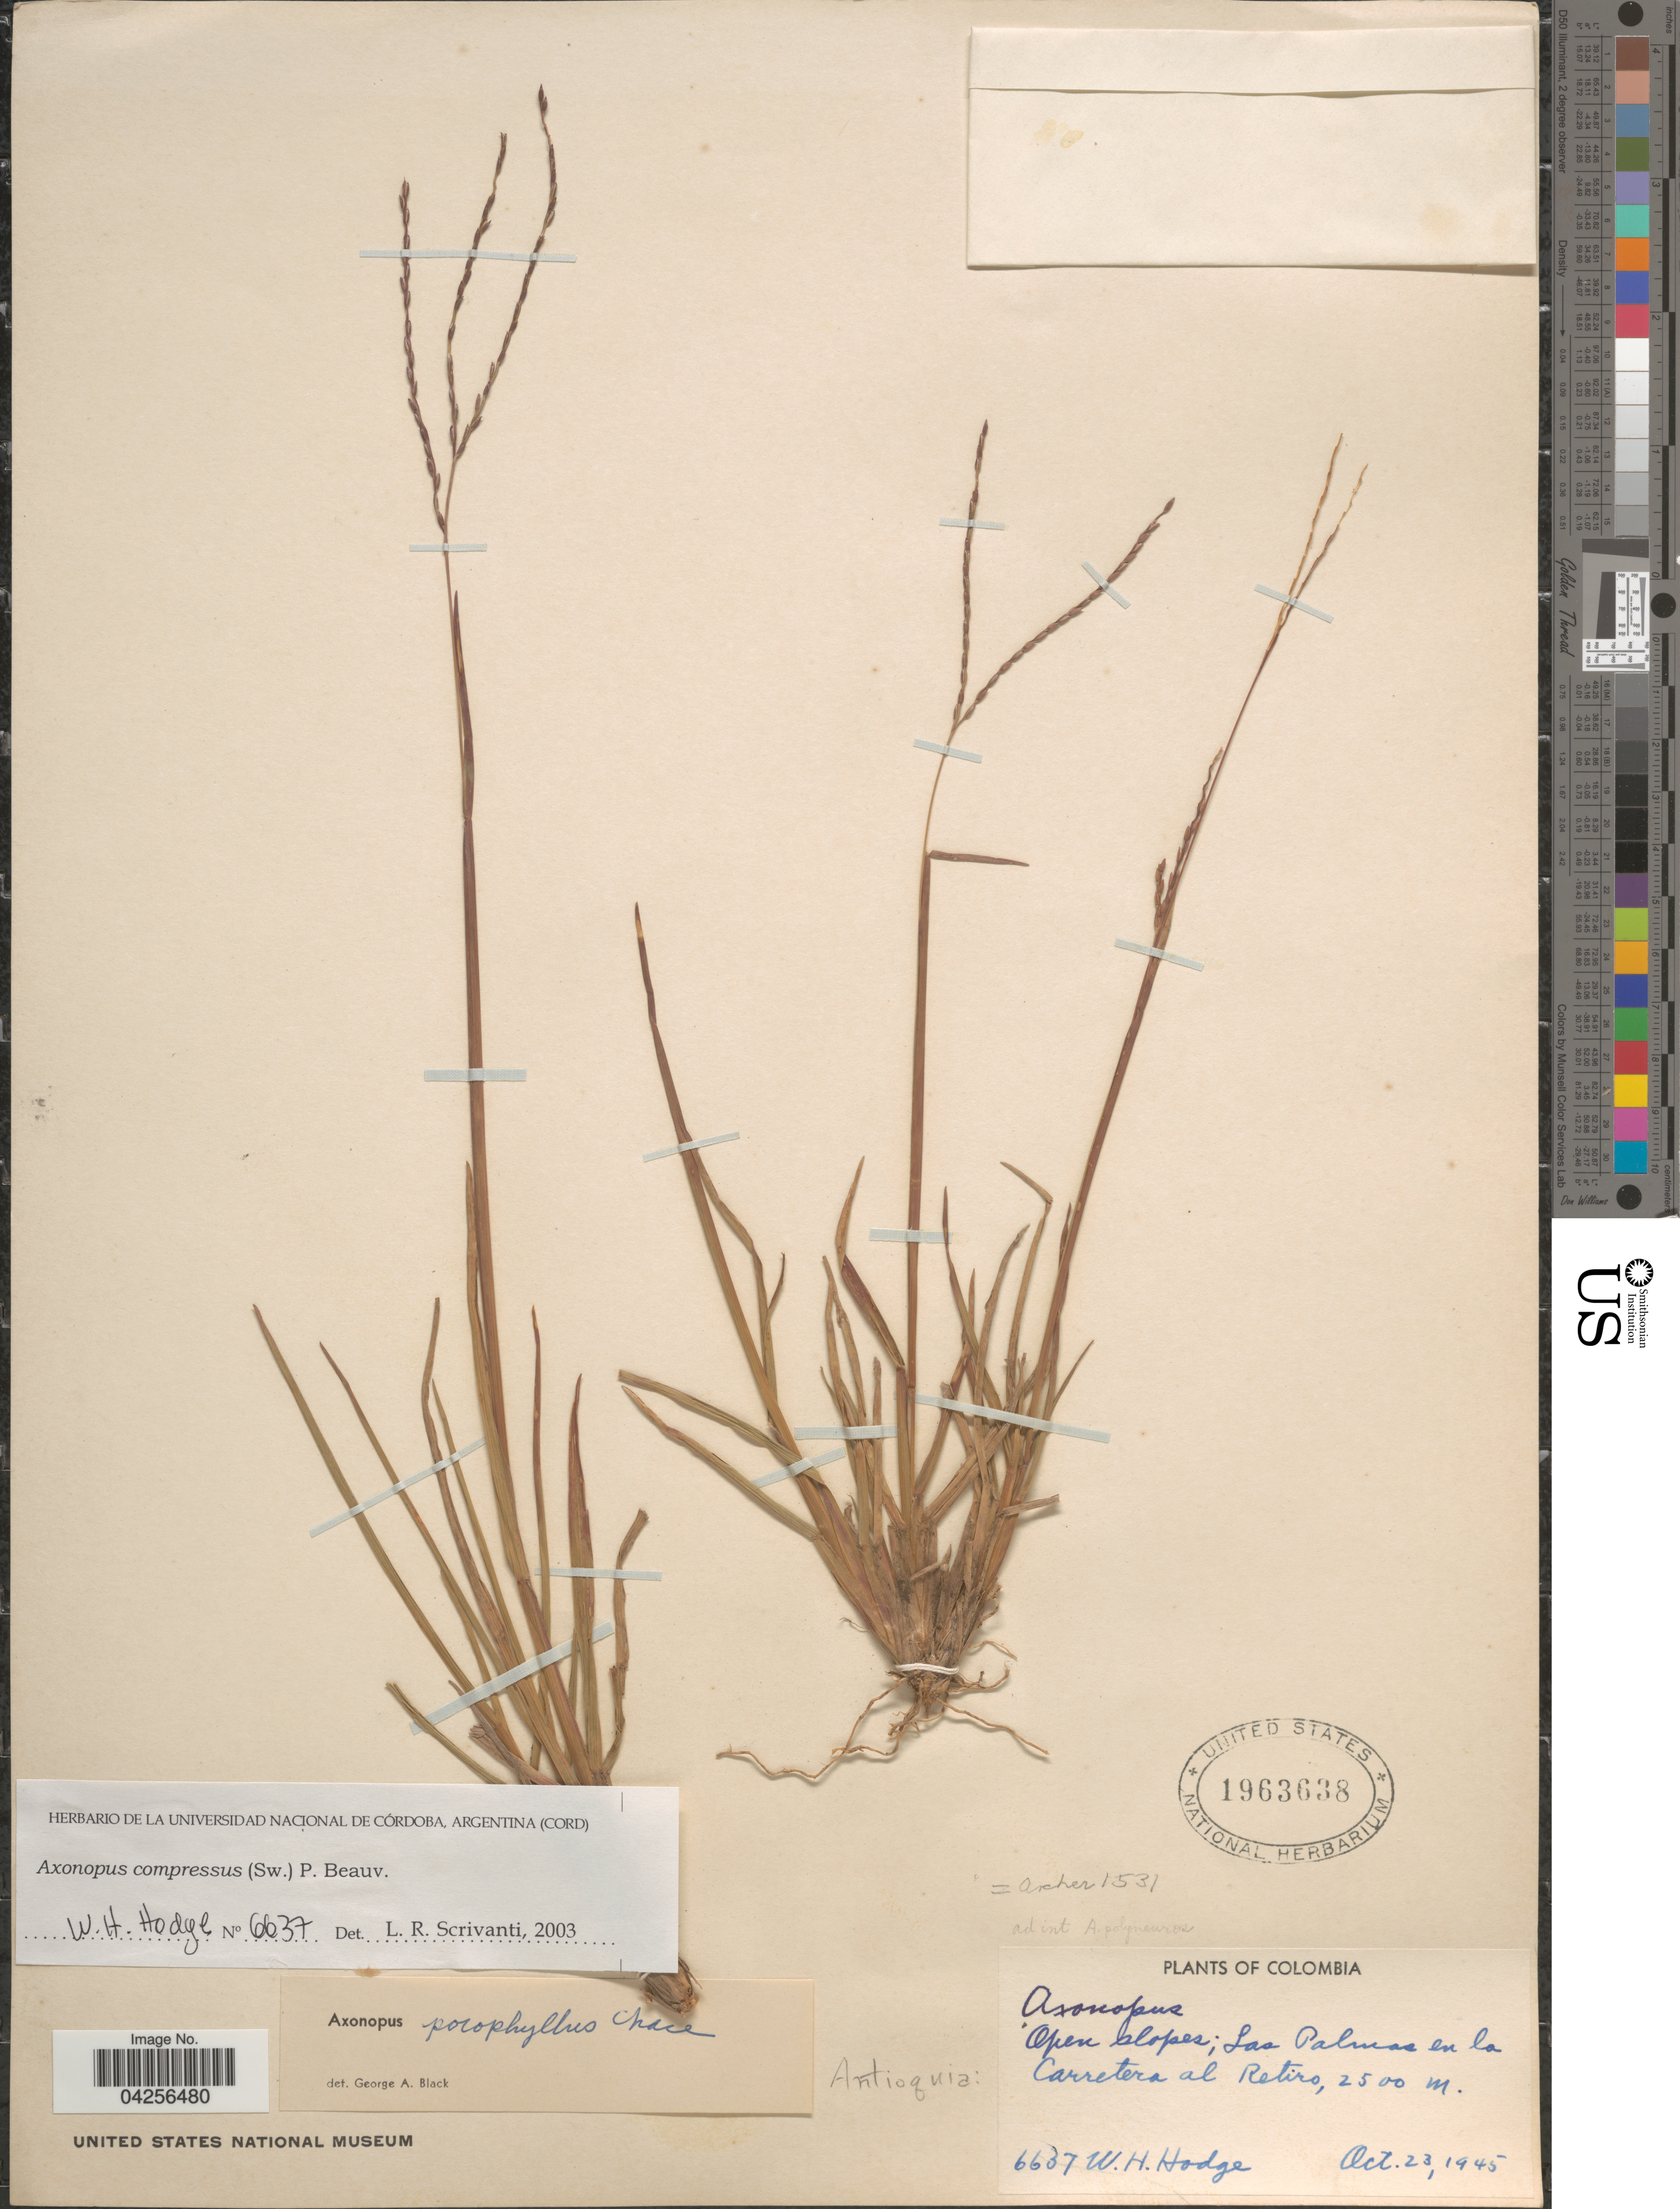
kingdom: Plantae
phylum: Tracheophyta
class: Liliopsida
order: Poales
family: Poaceae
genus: Axonopus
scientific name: Axonopus compressus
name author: (Sw.) P. Beauv.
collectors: W. Hodge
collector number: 6637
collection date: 1945-10-23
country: Colombia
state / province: Antioquia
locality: Open slopes; Las Palmas en la Carretera al Retiro.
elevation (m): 2500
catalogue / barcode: US 1963638